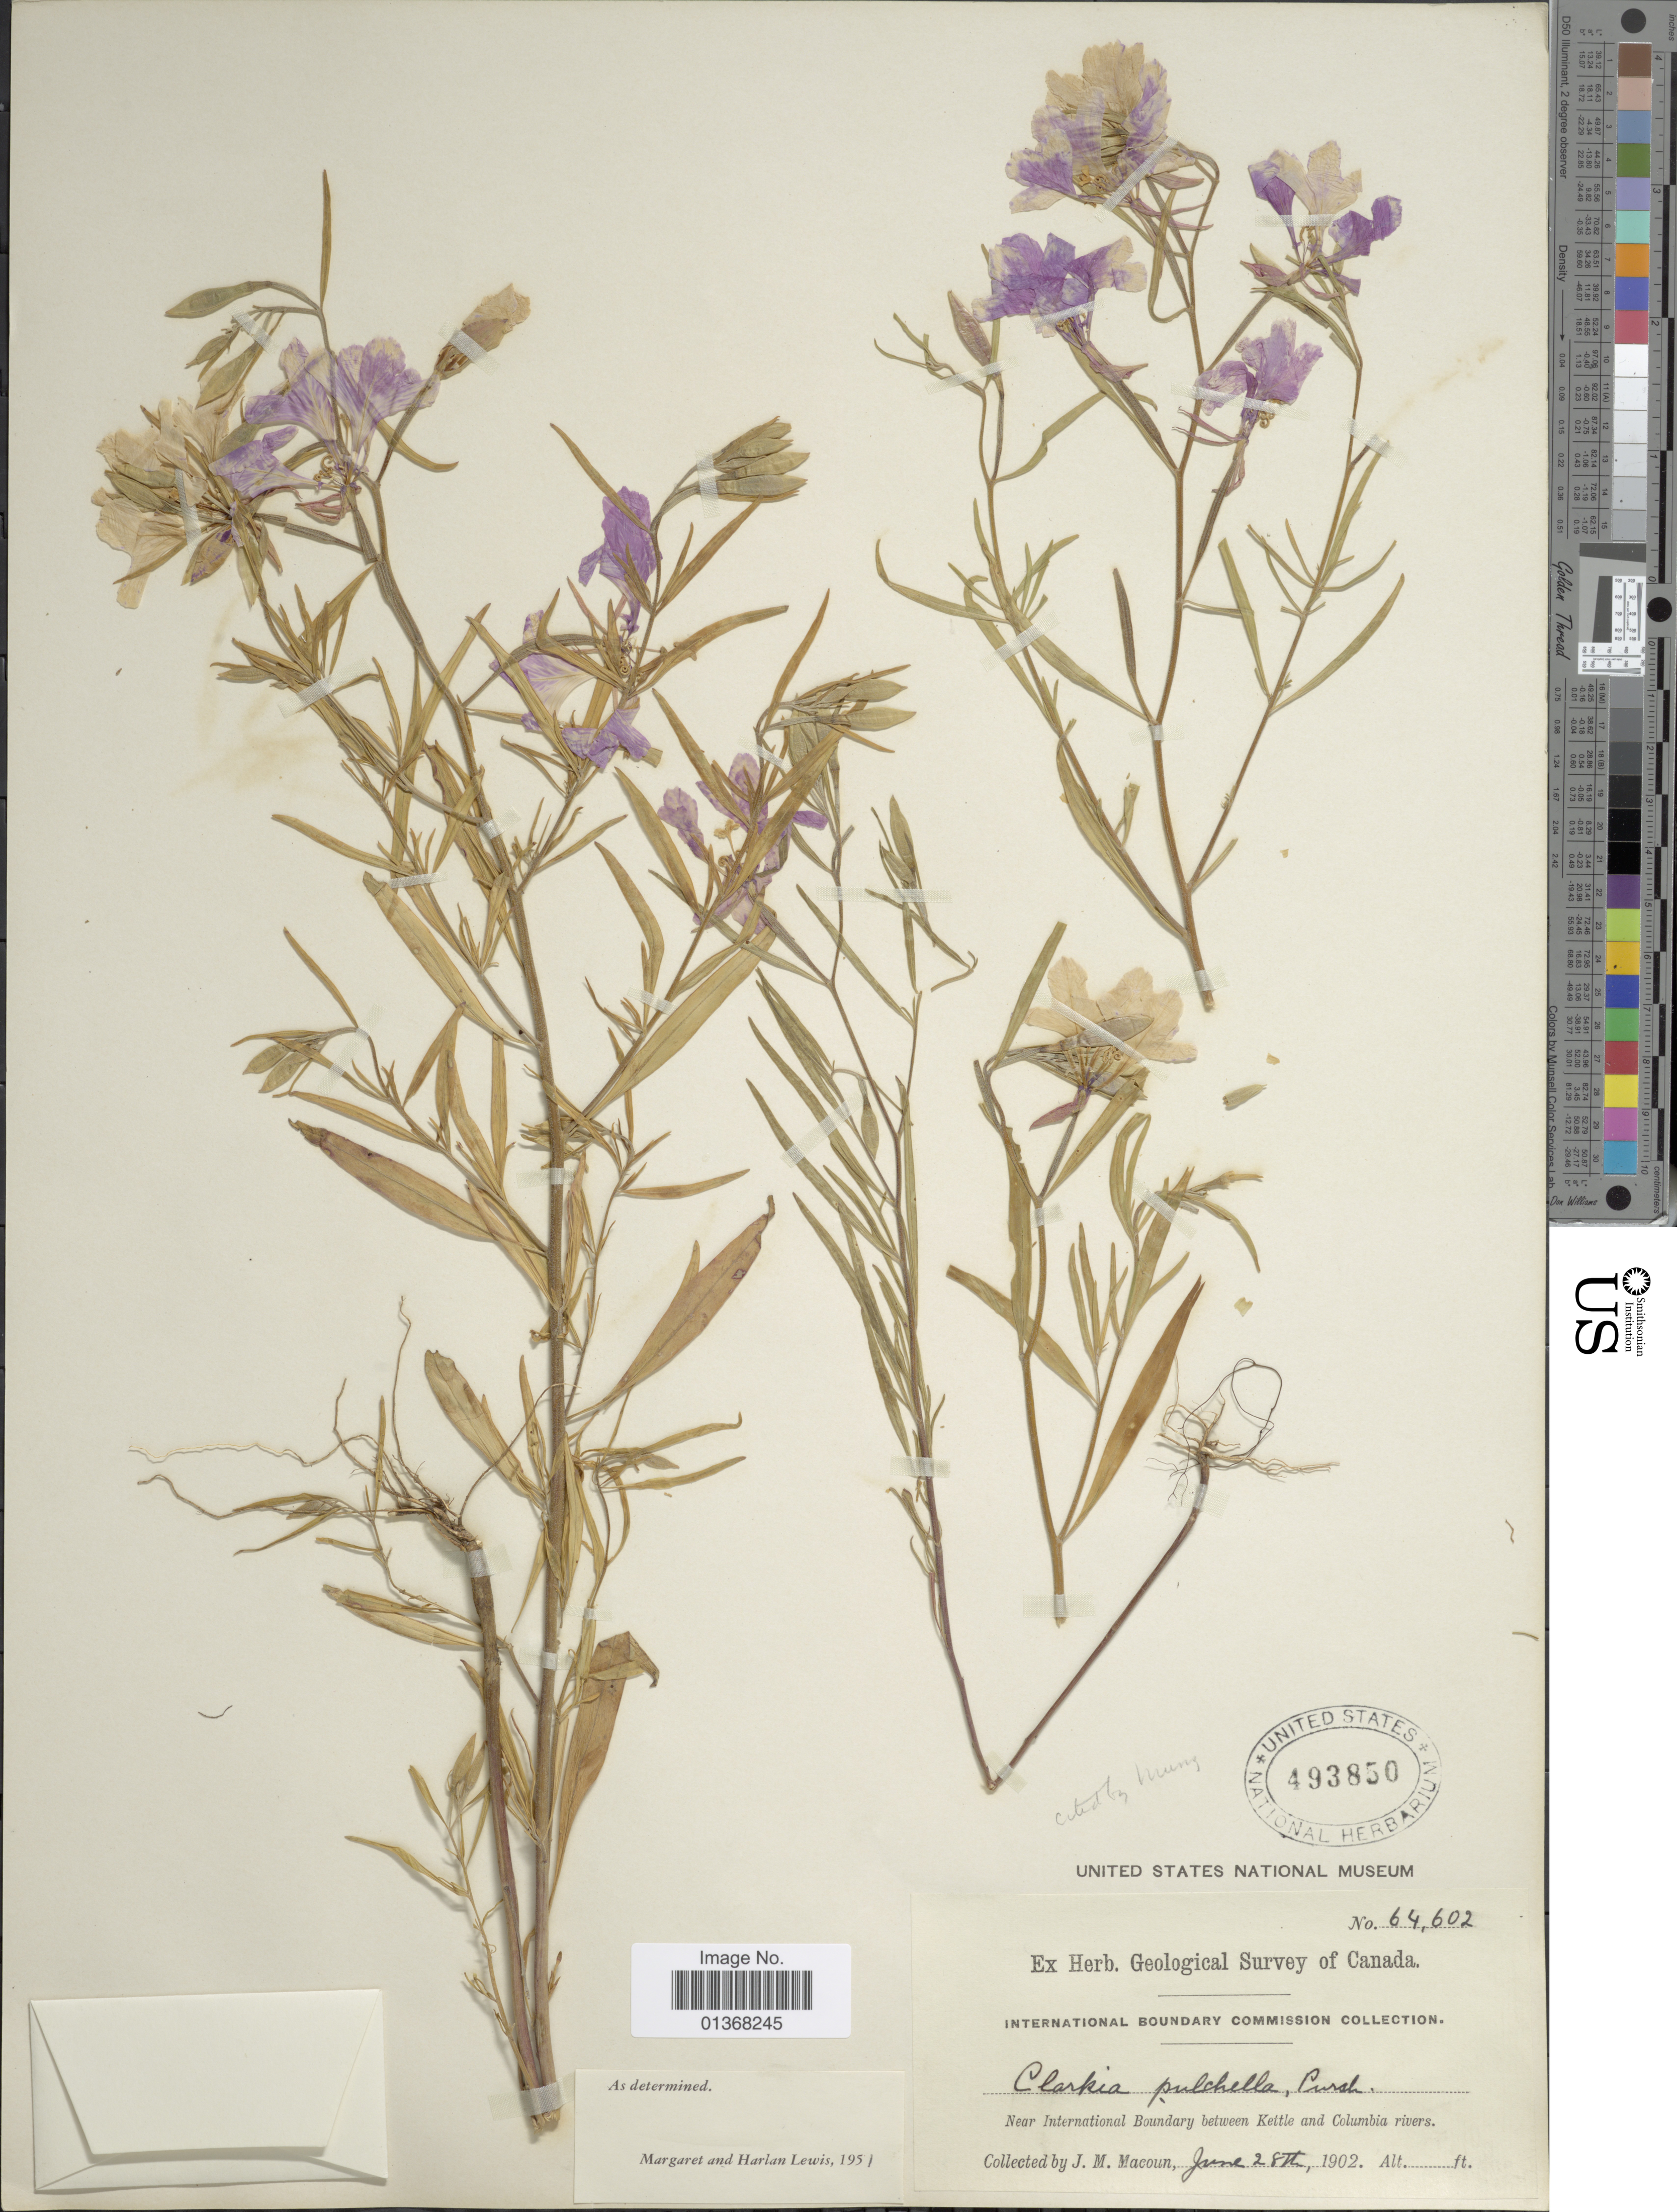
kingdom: Plantae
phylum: Tracheophyta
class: Magnoliopsida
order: Myrtales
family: Onagraceae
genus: Clarkia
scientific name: Clarkia pulchella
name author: Pursh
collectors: J. M. Macoun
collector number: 64602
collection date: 1902-06-28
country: Canada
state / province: British Columbia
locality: Near International Boundary between Kettle and Columbia rivers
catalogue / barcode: US 493850